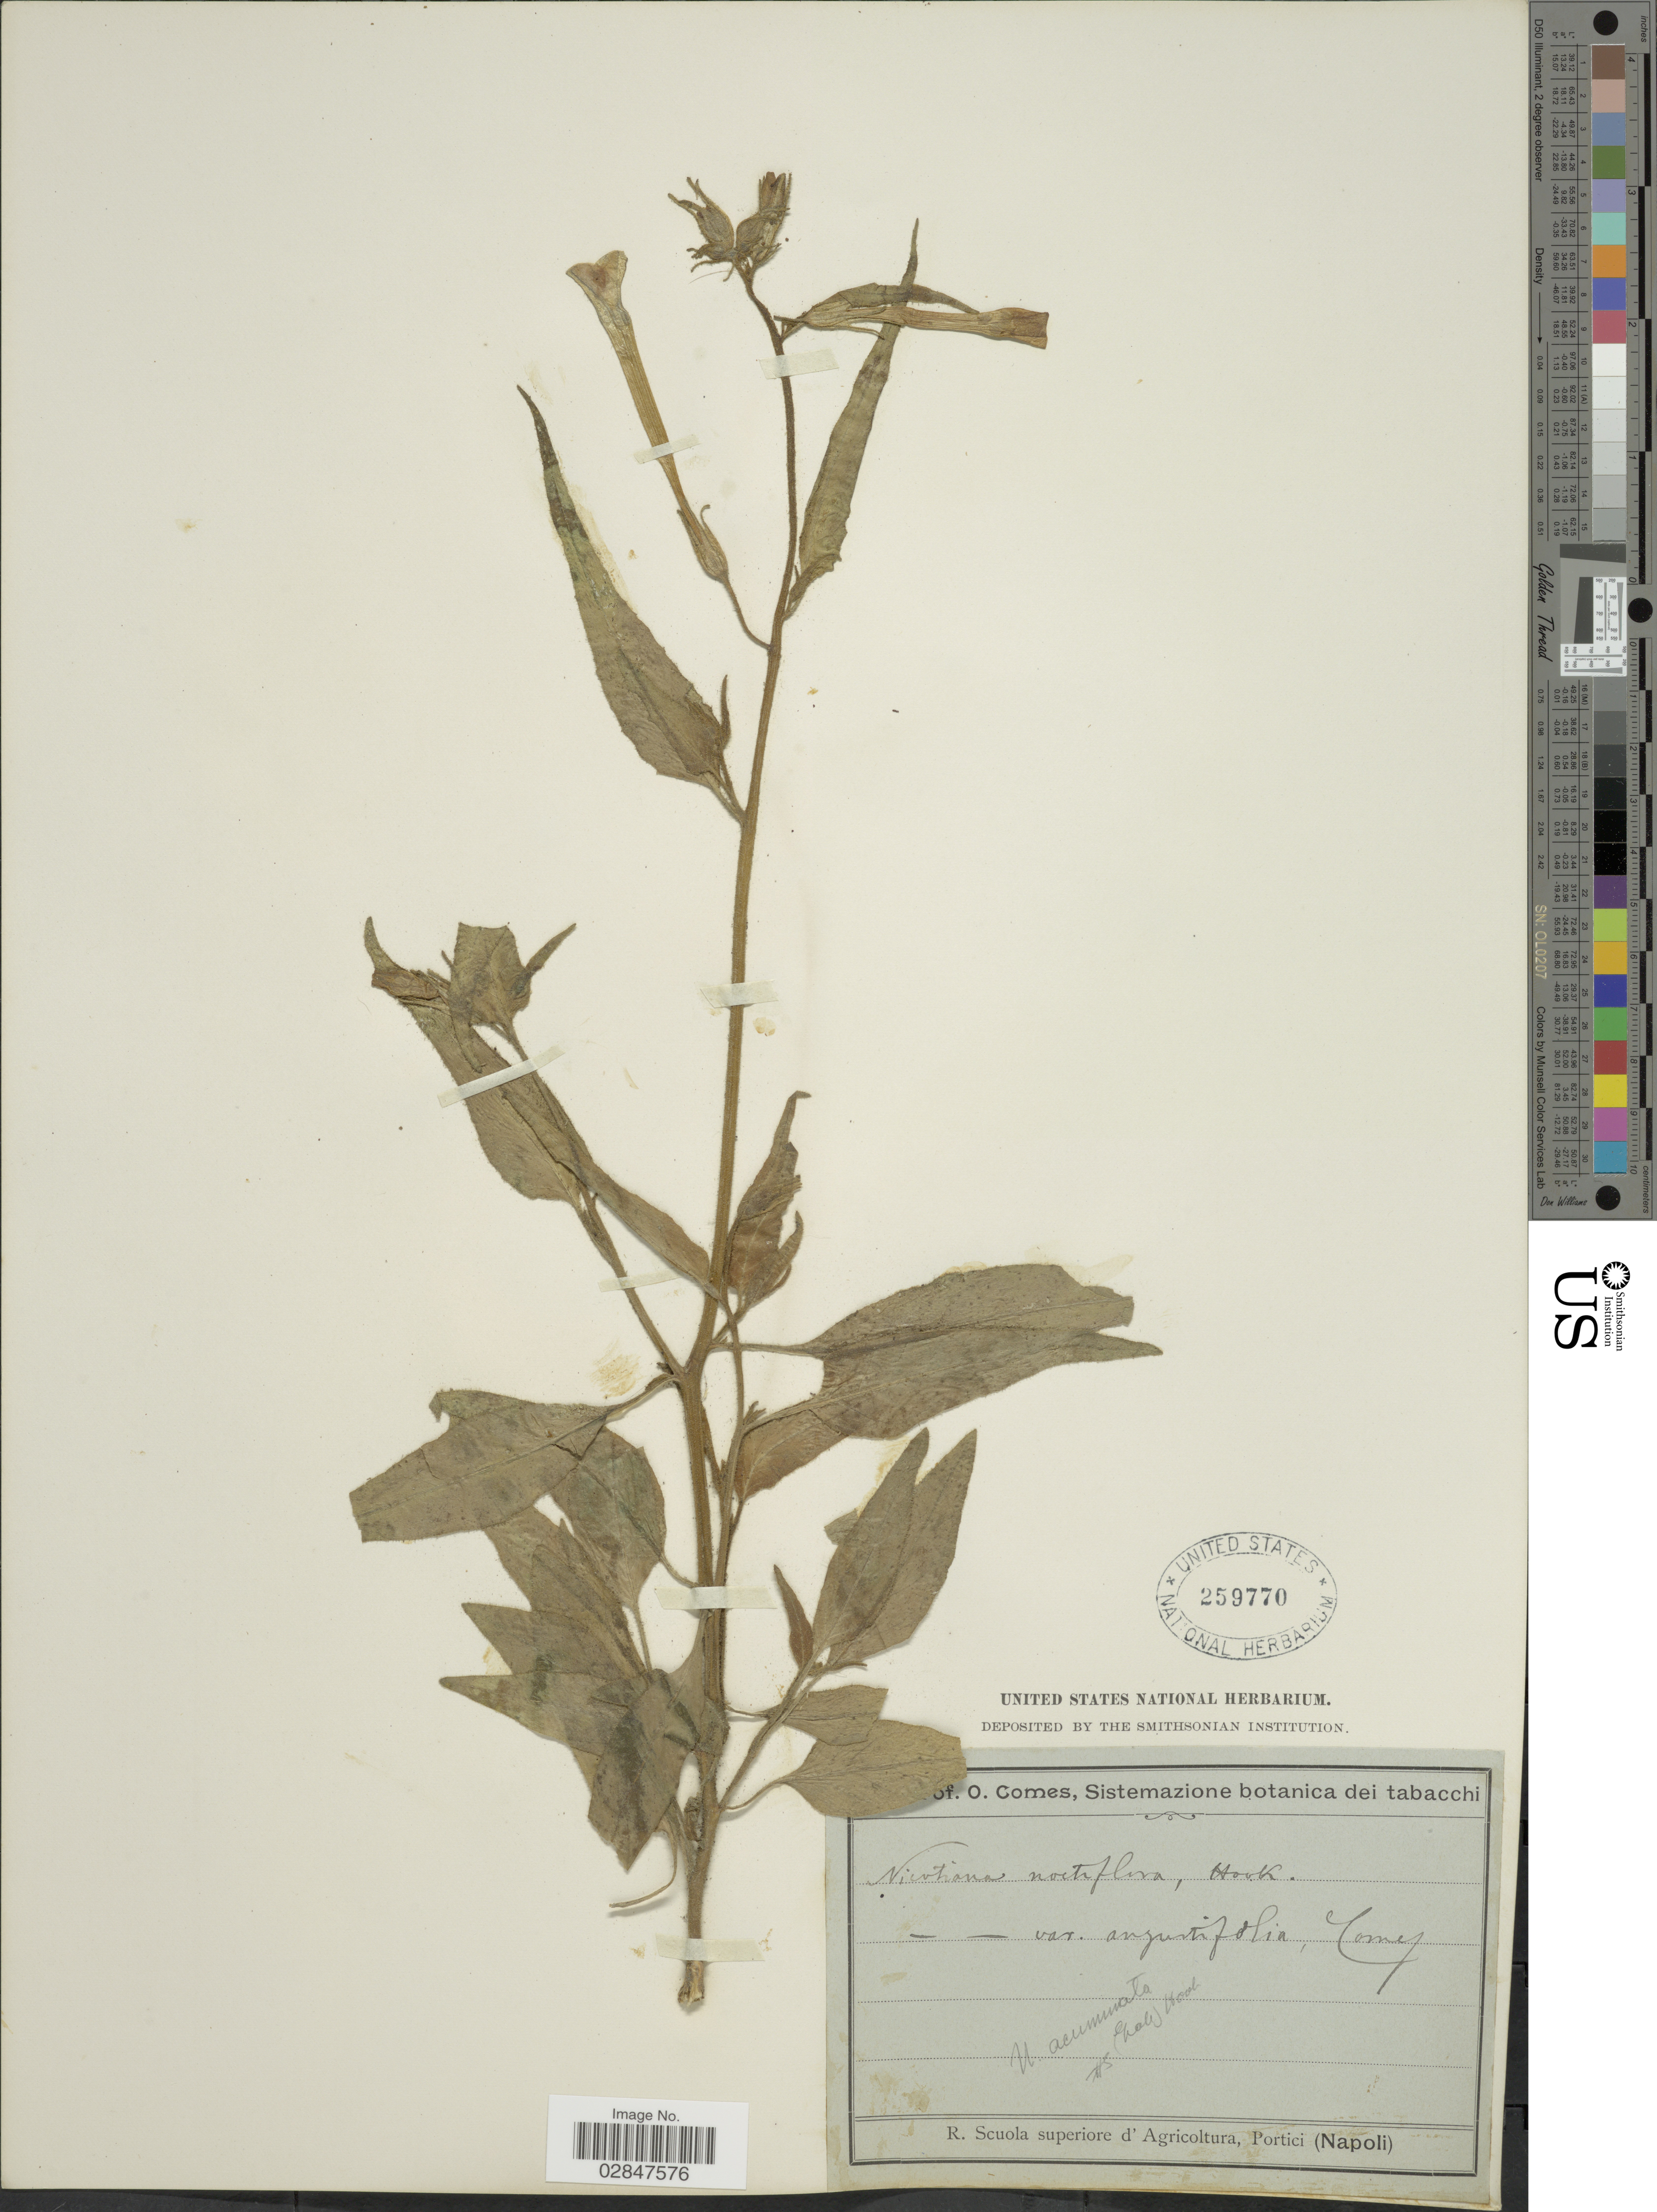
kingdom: Plantae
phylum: Tracheophyta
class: Magnoliopsida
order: Solanales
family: Solanaceae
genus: Nicotiana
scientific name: Nicotiana acuminata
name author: (Graham) Hook.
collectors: O. Comes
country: Italy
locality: Portici (Napoli).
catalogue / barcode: US 259770